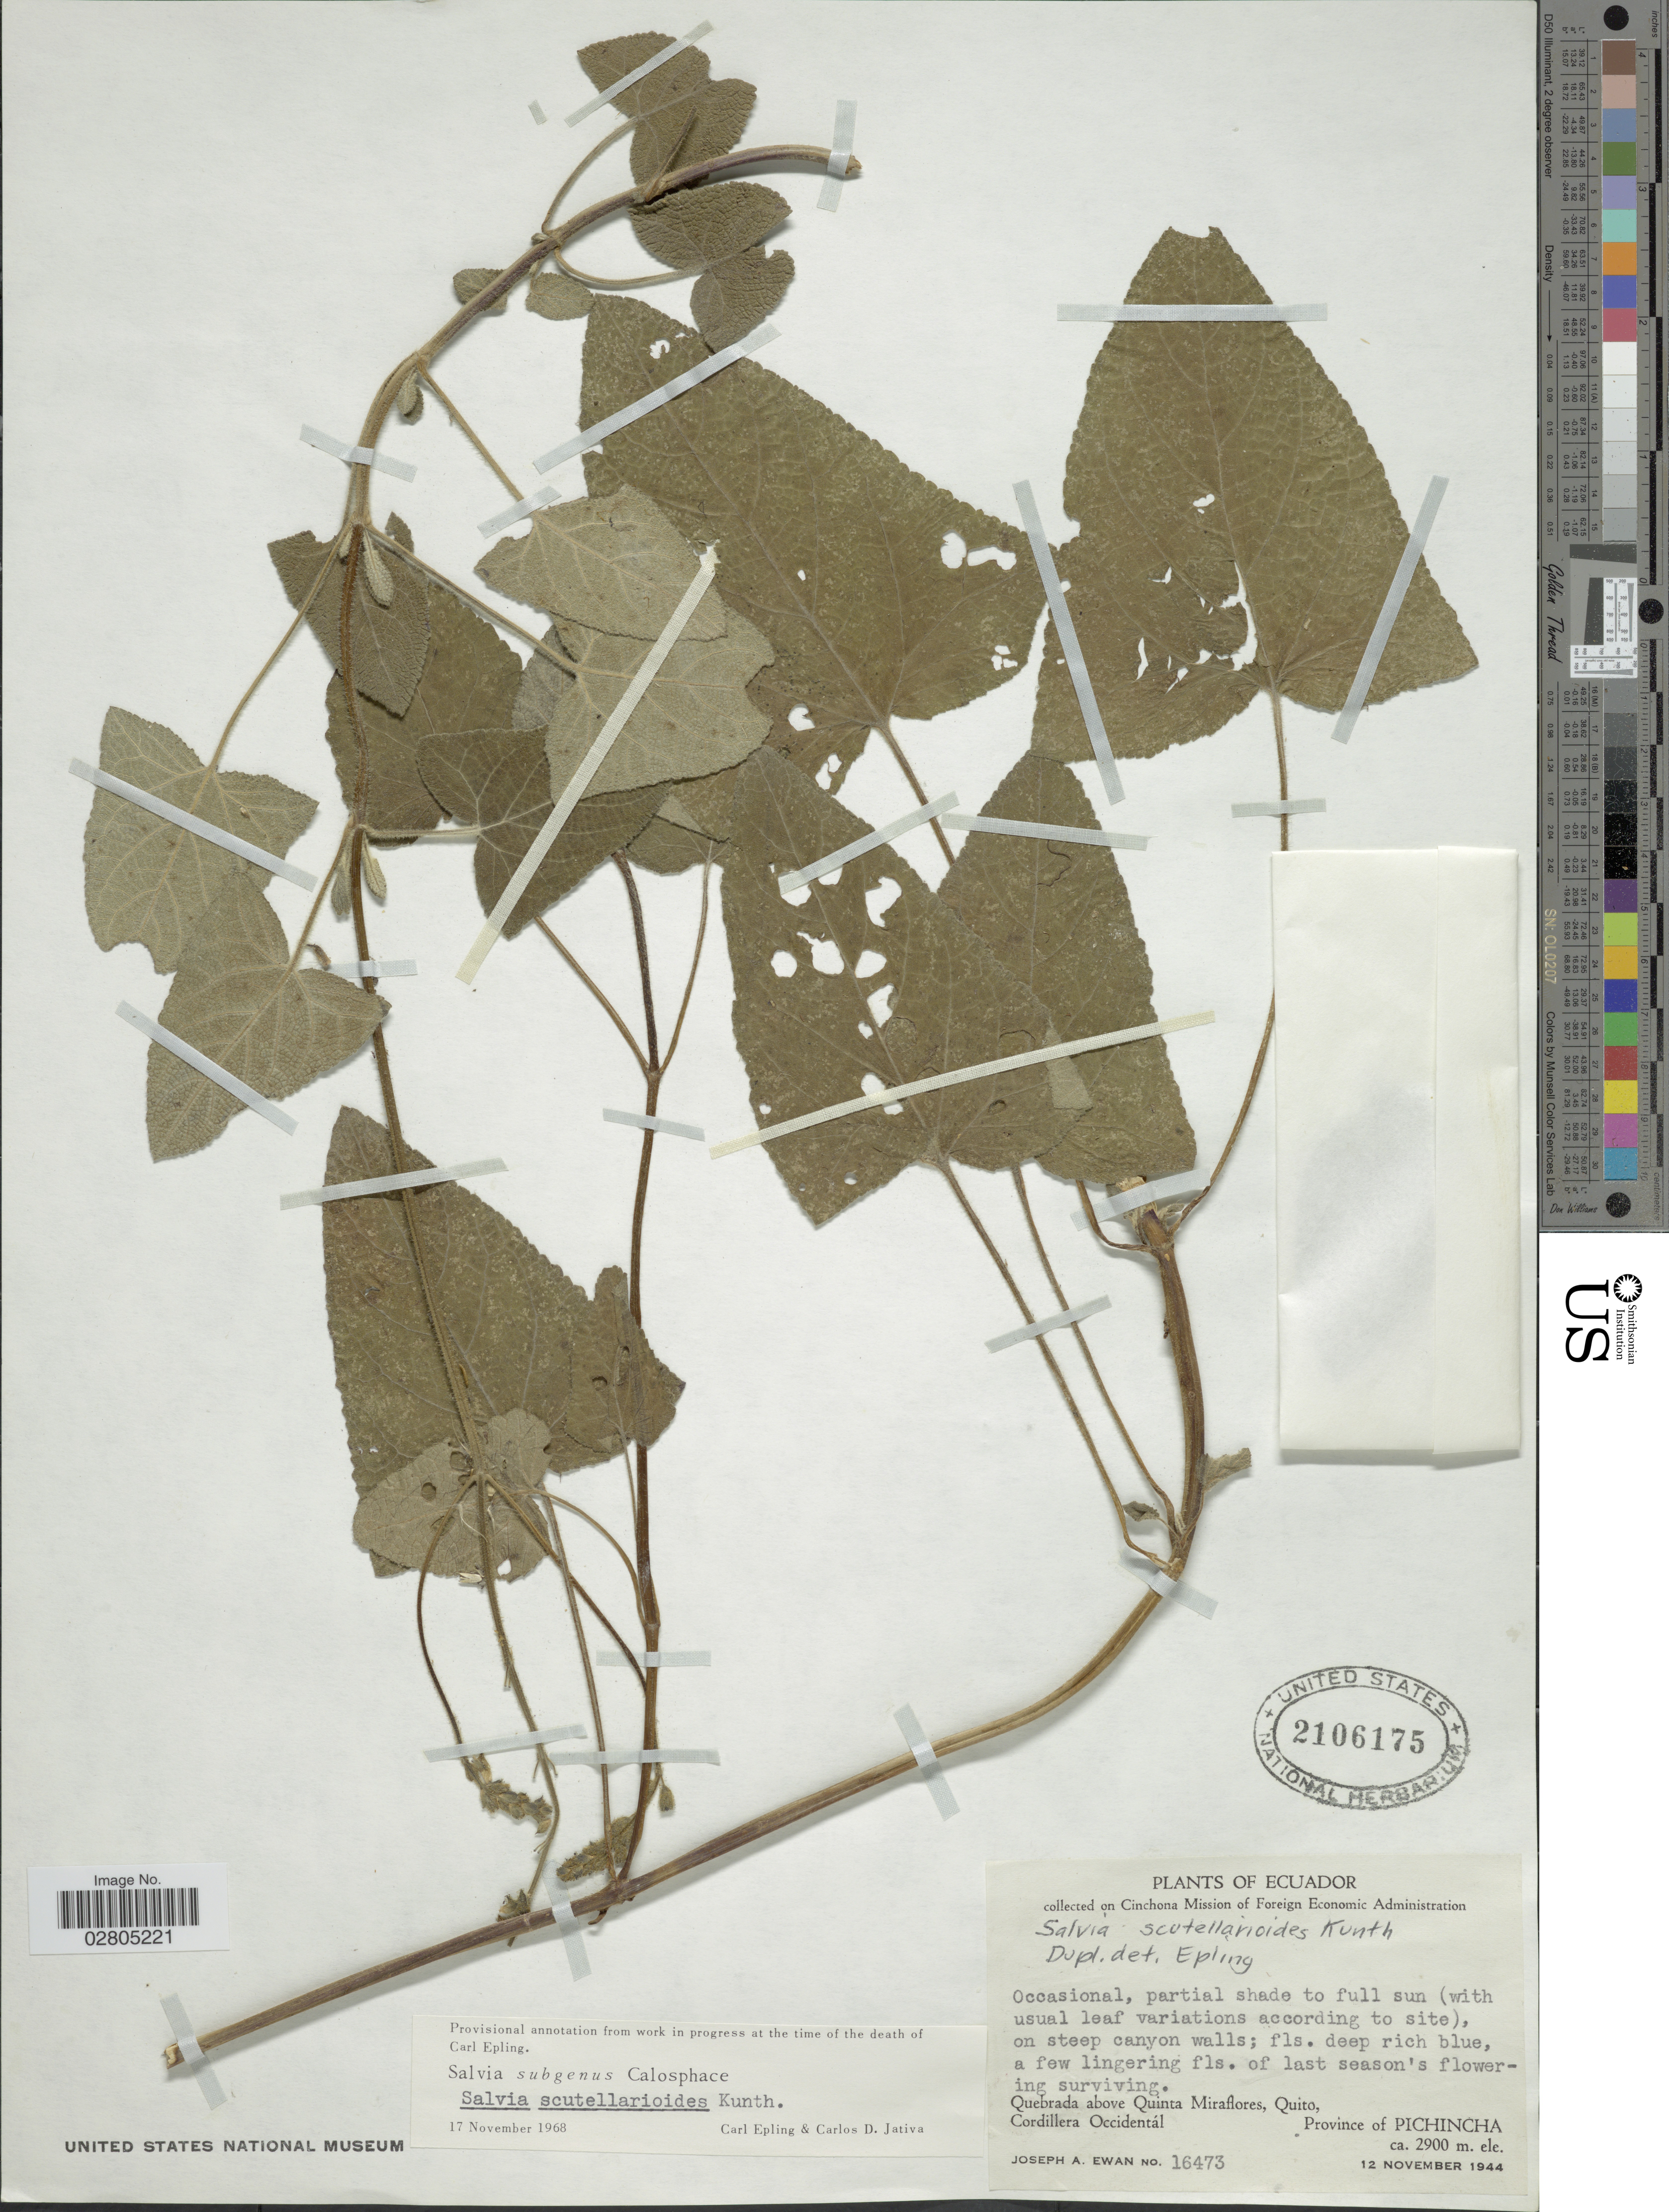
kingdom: Plantae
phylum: Tracheophyta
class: Magnoliopsida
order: Lamiales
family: Lamiaceae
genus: Salvia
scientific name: Salvia scutellarioides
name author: Kunth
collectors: J. A. Ewan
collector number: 16473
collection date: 1944-11-12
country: Ecuador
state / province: Pichincha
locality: Quebrada above Quinta Miraflores, Quito, Cordillera Occidentál.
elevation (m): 2900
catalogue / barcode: US 2106175